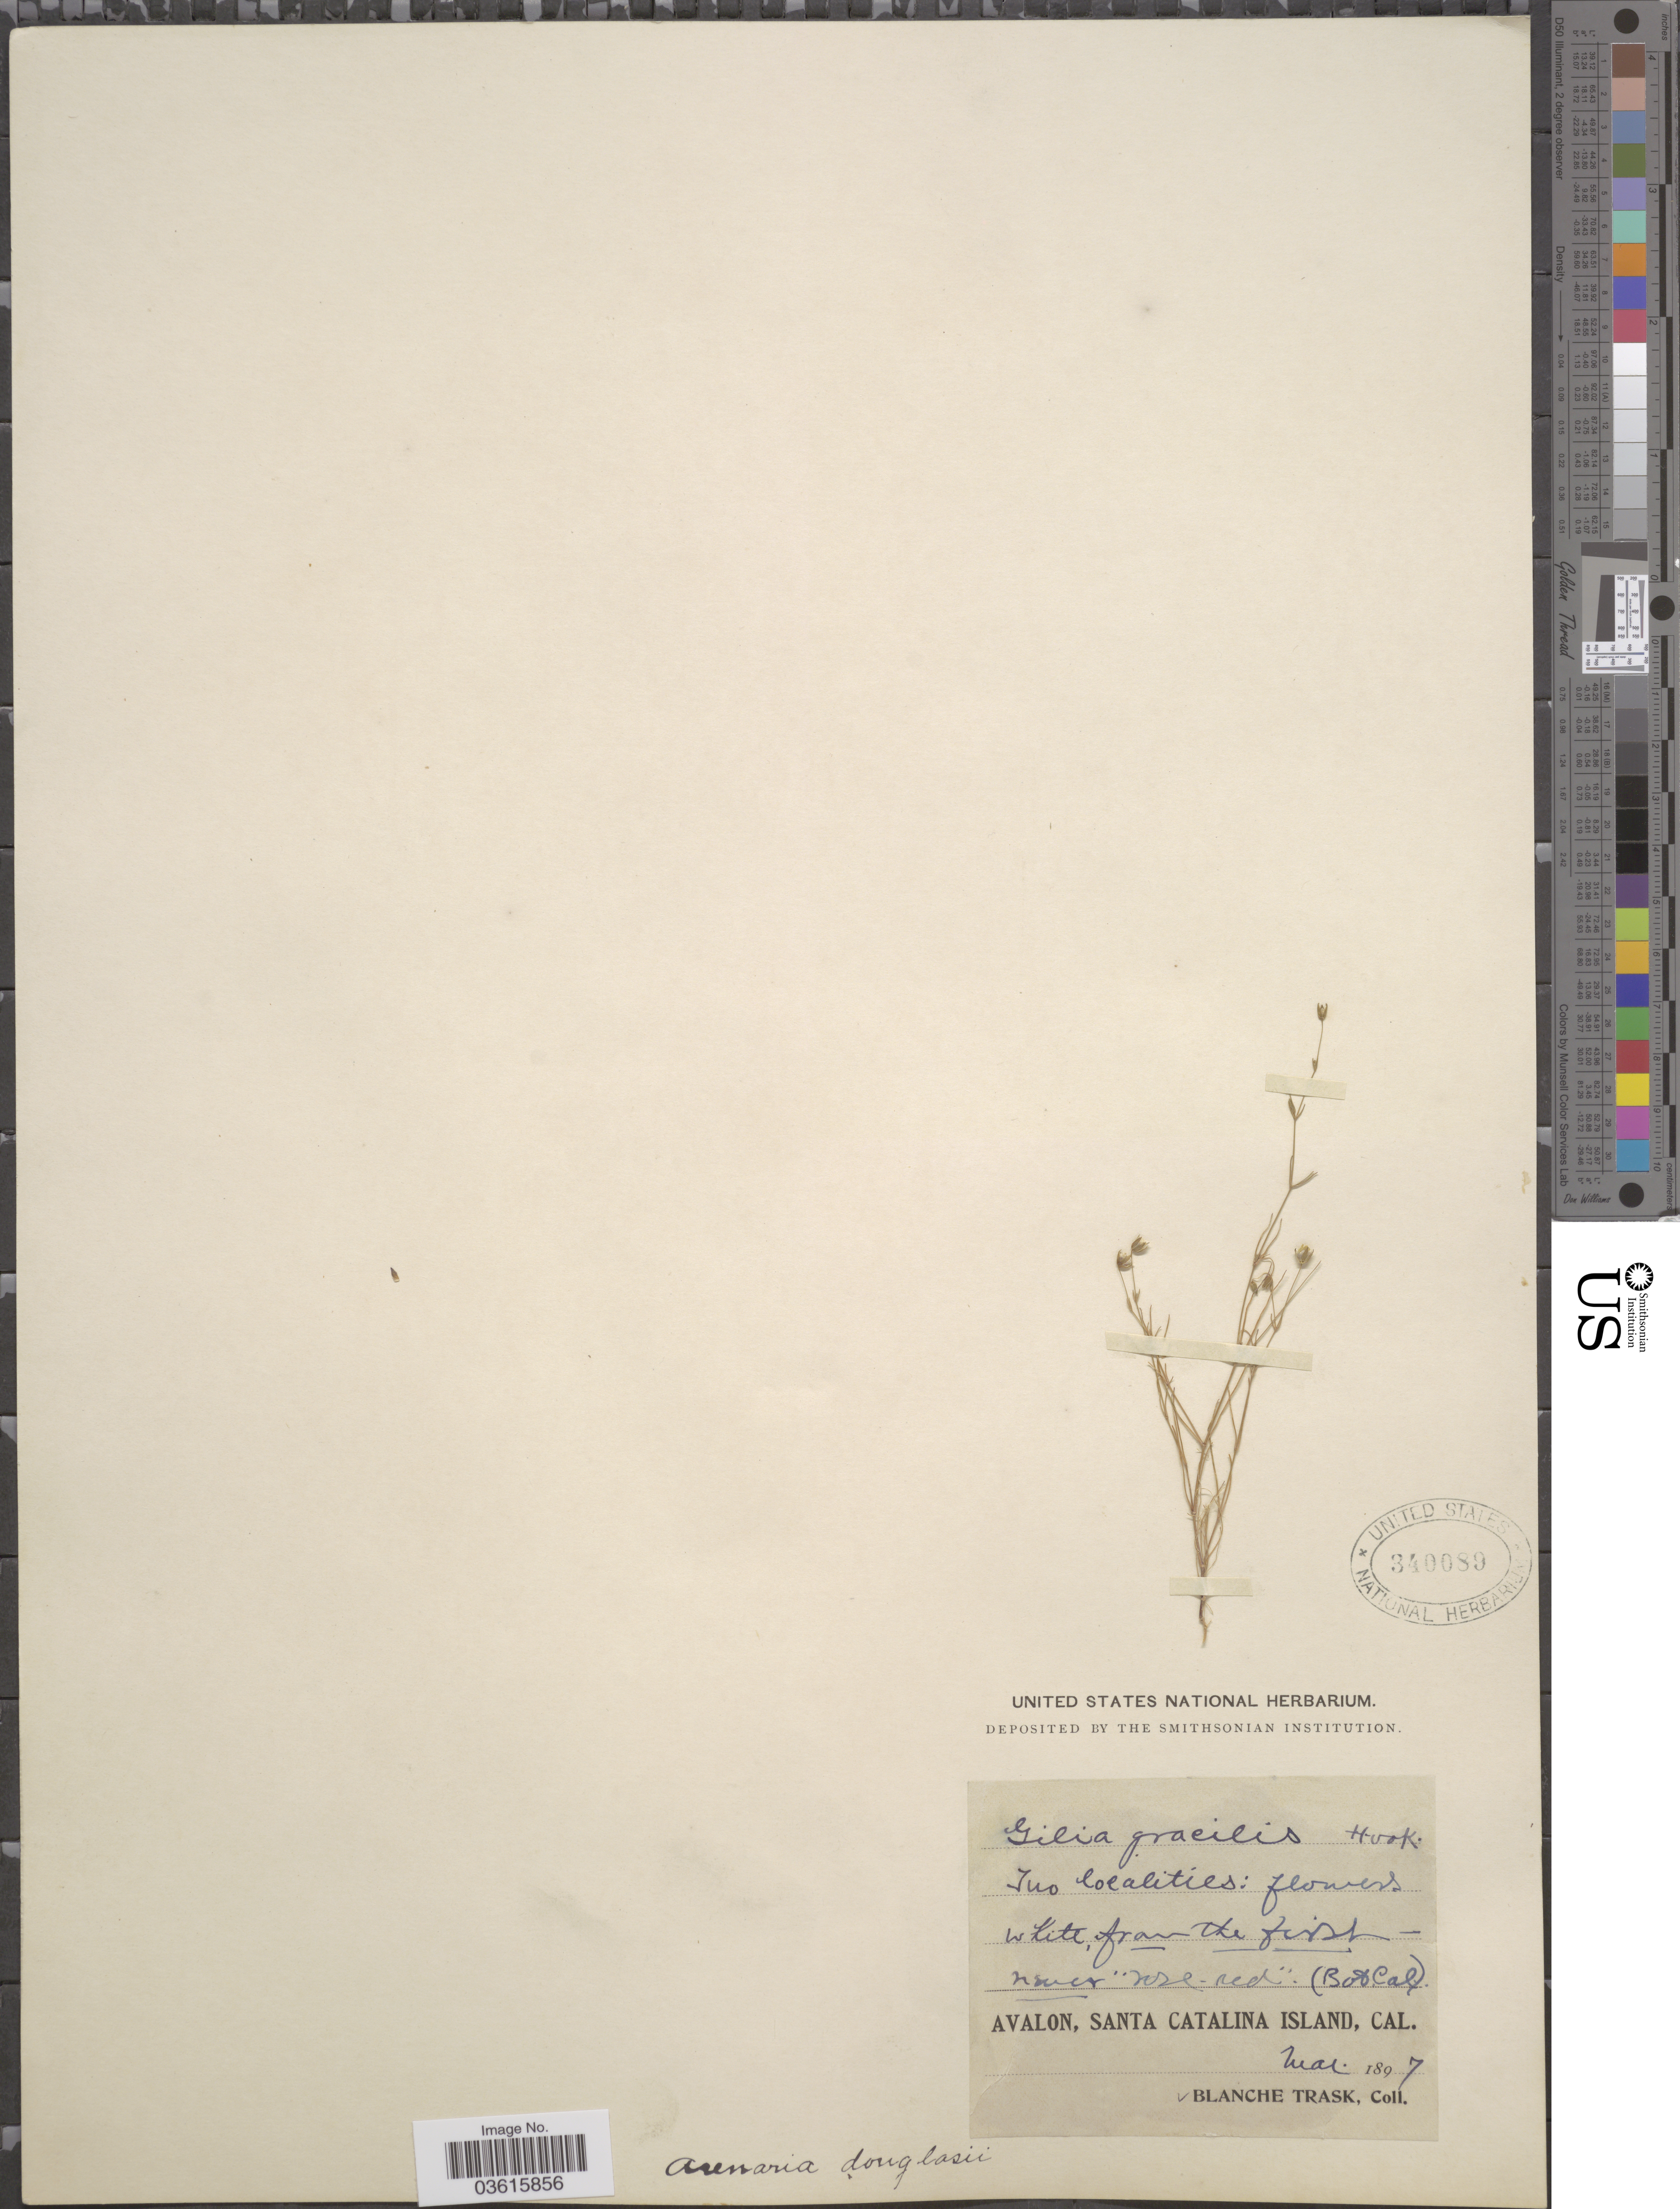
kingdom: Plantae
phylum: Tracheophyta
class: Magnoliopsida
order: Caryophyllales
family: Caryophyllaceae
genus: Minuartia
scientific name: Minuartia douglasii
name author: Mattf.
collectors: B. Trask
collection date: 1897-05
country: United States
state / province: California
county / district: Los Angeles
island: Santa Catalina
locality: Avalon, Santa Catalina Island.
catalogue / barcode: US 340089